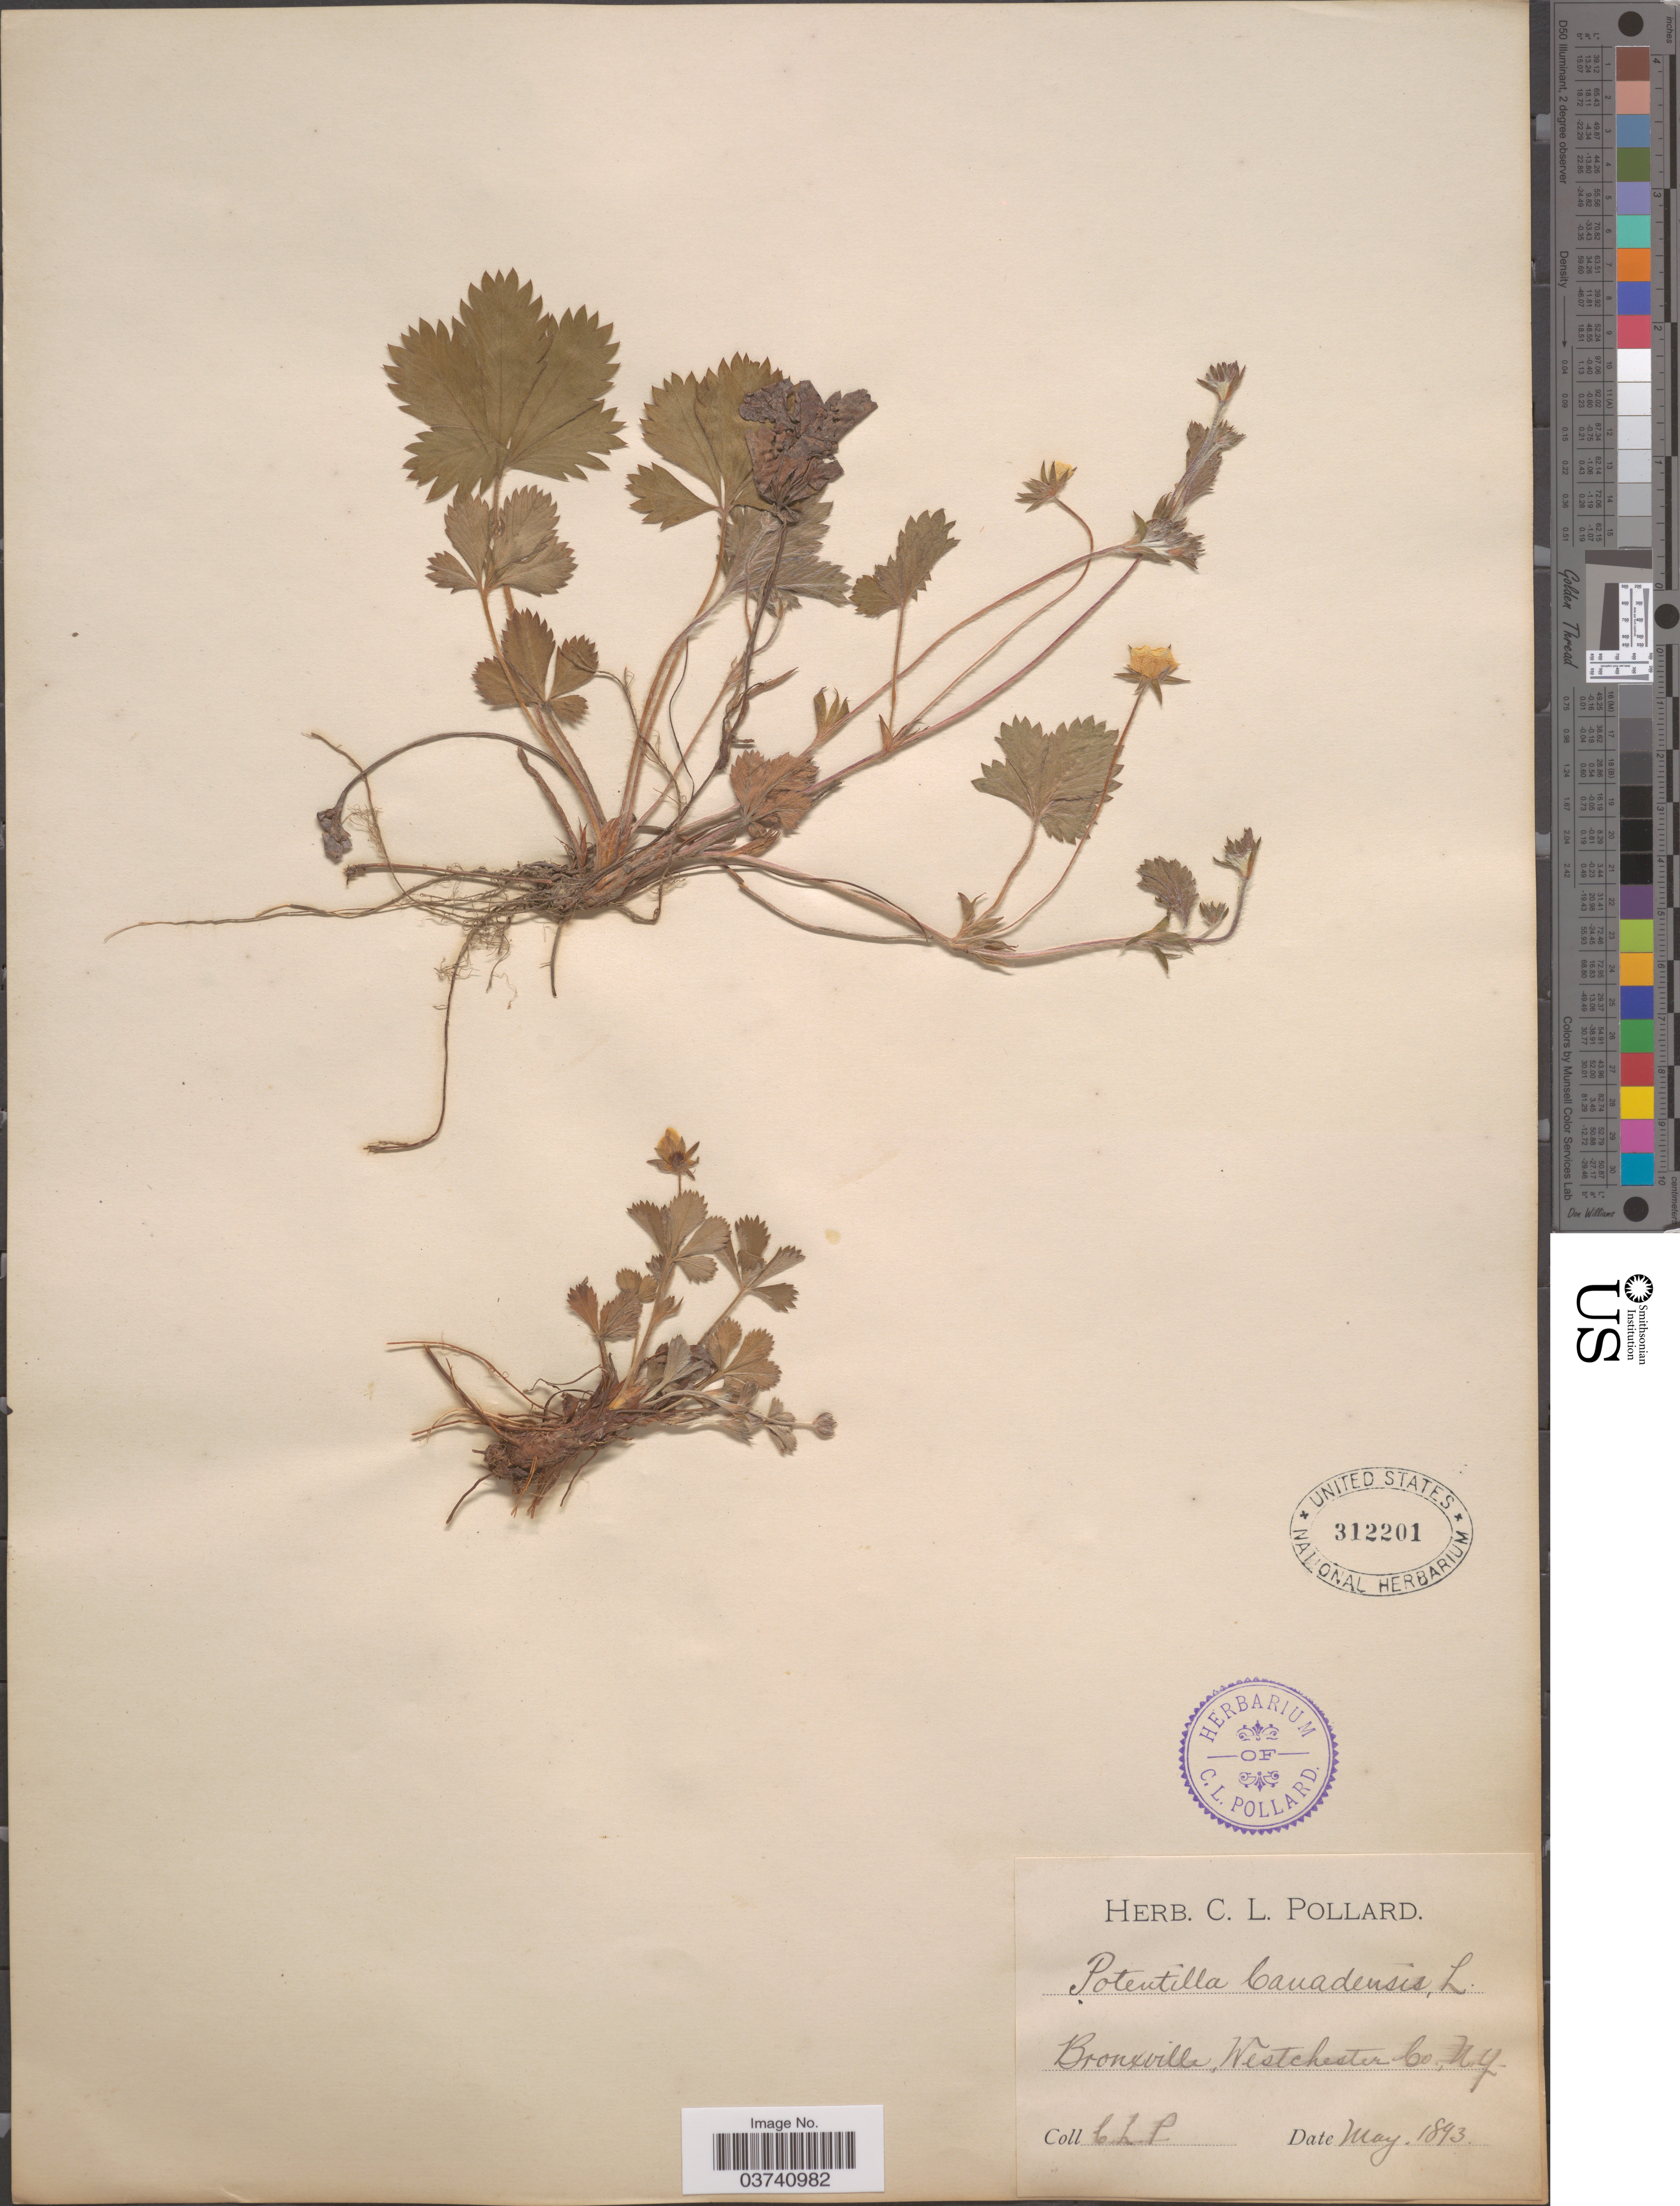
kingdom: Plantae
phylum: Tracheophyta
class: Magnoliopsida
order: Rosales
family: Rosaceae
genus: Potentilla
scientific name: Potentilla canadensis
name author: L.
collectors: C. L. Pollard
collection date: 1893-05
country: United States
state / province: New York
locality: Bronxville, Westchester Co.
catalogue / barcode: US 312201